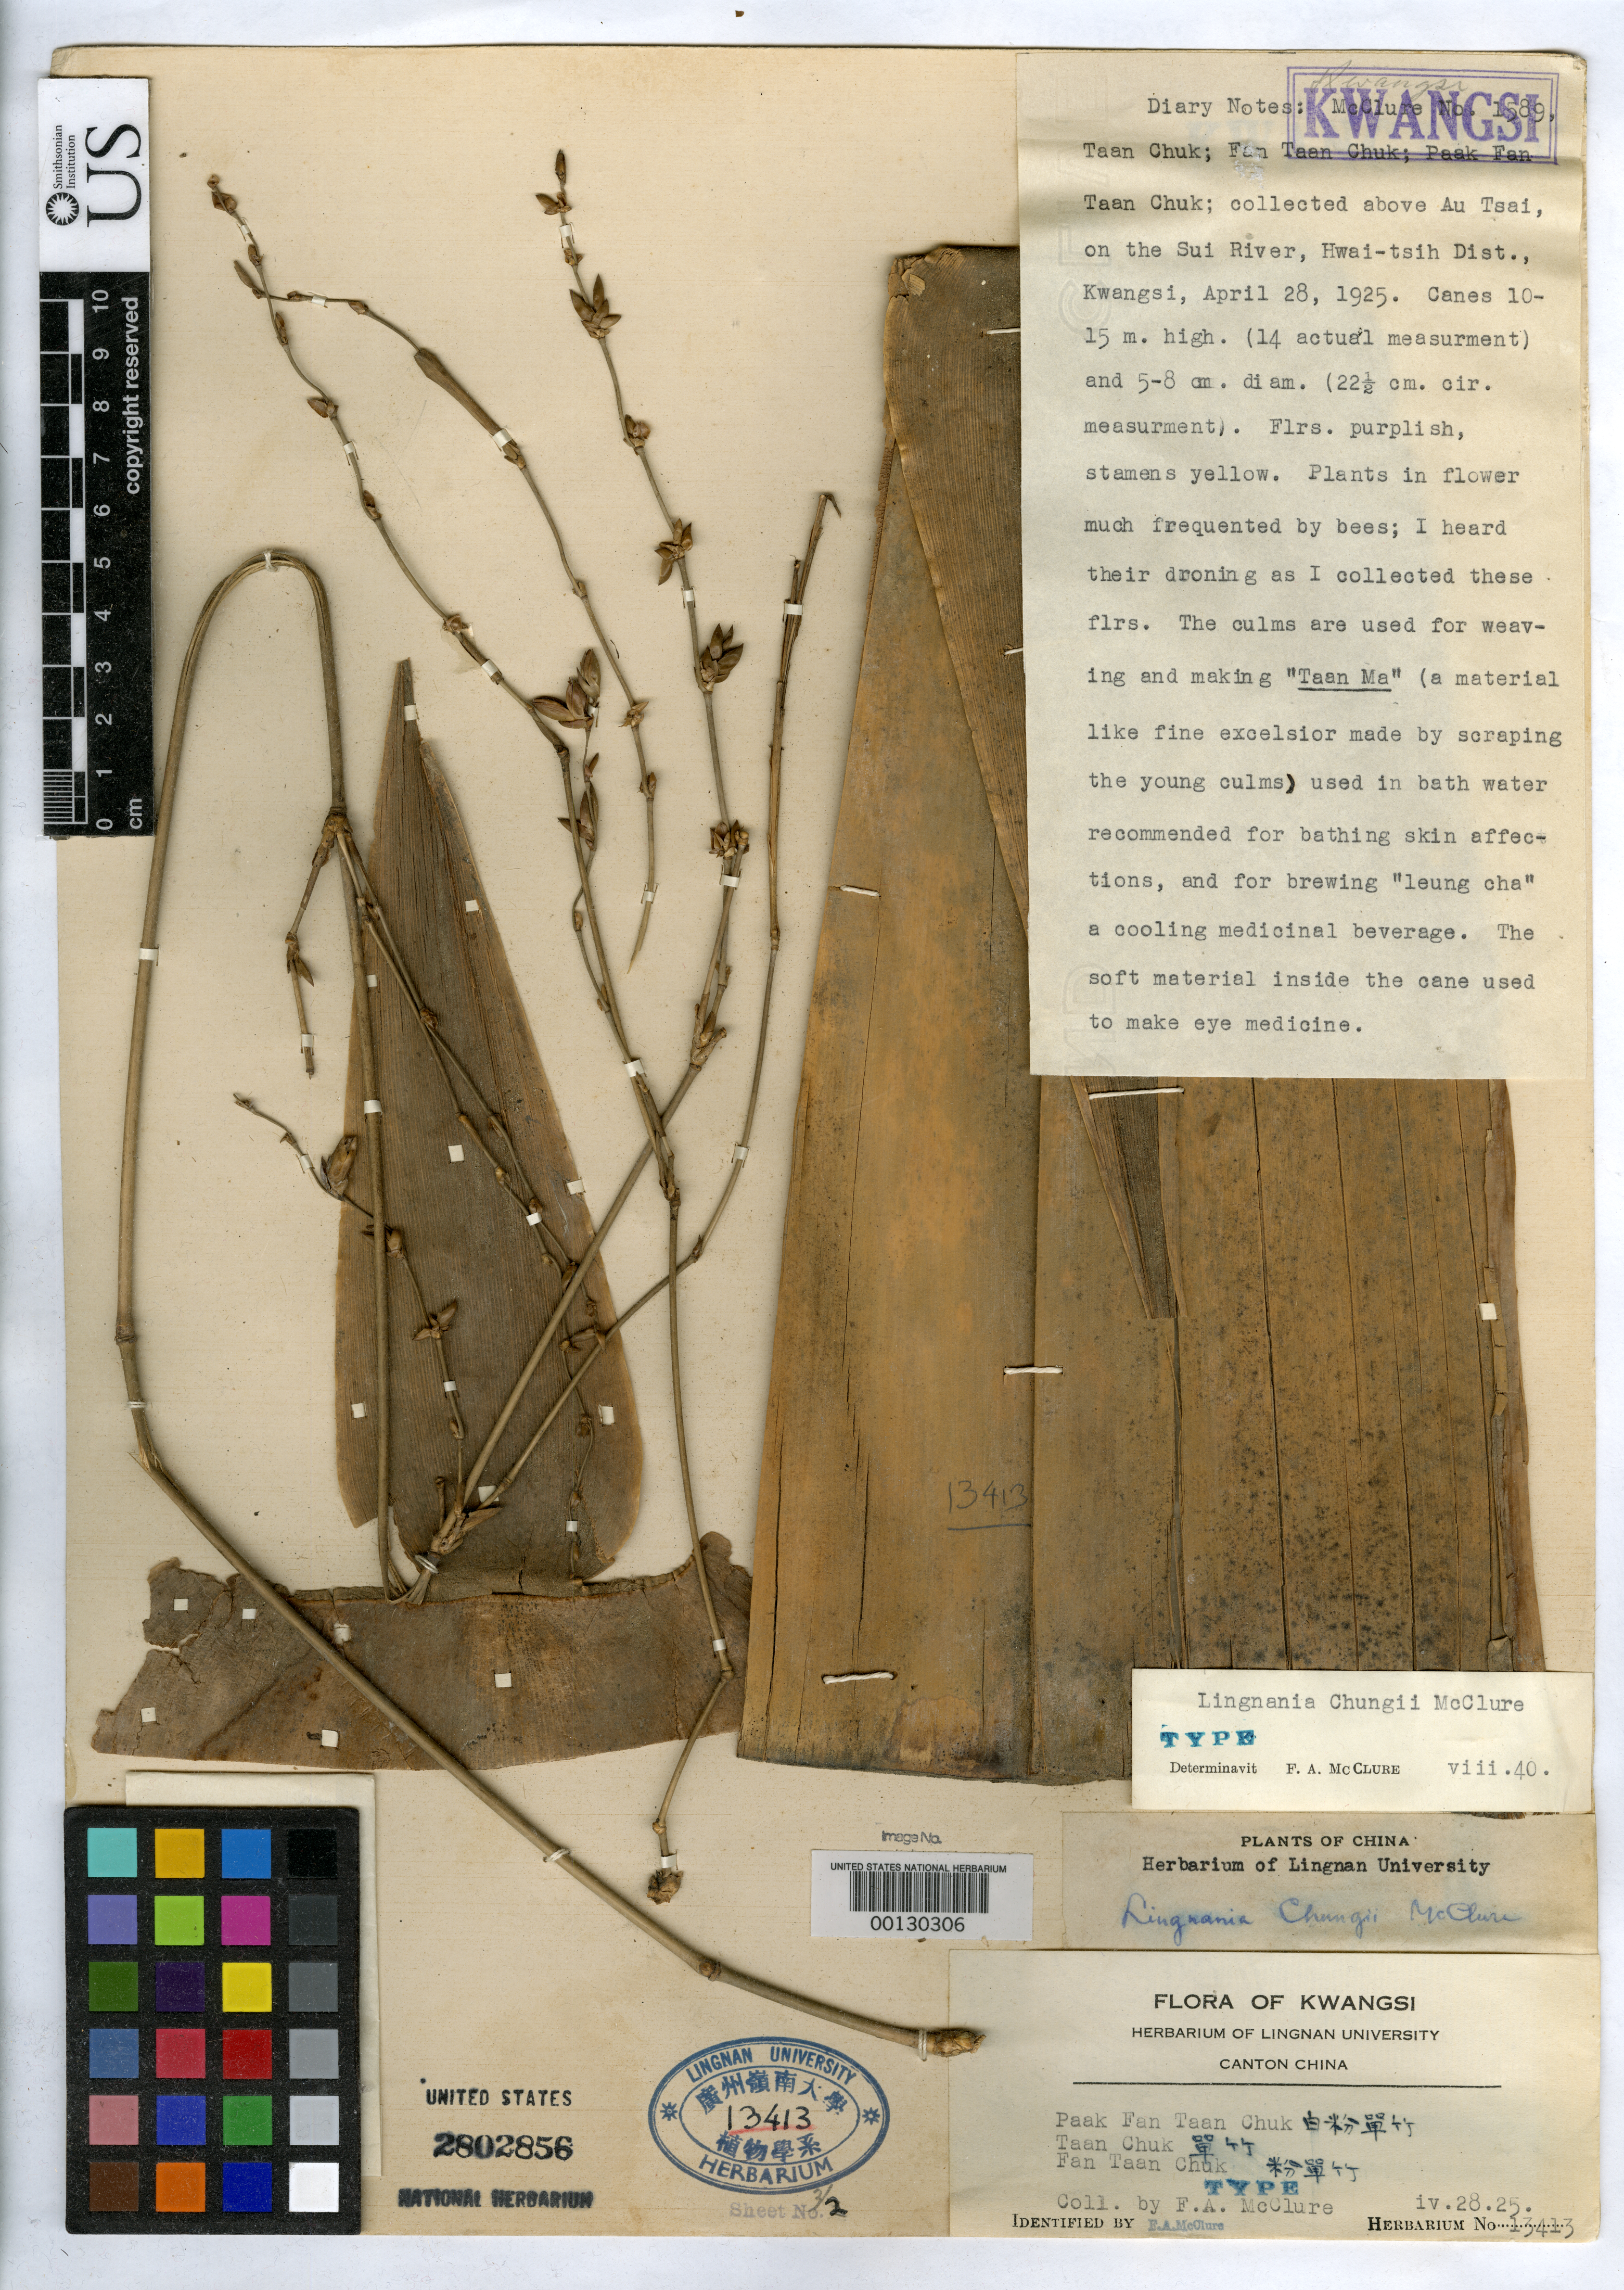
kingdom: Plantae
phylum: Tracheophyta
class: Liliopsida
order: Poales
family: Poaceae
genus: Bambusa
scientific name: Bambusa chungii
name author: McClure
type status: Holotype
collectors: F. A. McClure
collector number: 1589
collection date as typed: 28 Apr 1925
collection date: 1925-04-28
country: China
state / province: Guangxi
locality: Paak Fan Taan Chuk, Taan Chuk, Fan Taan Chuk.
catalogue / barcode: US 2802856